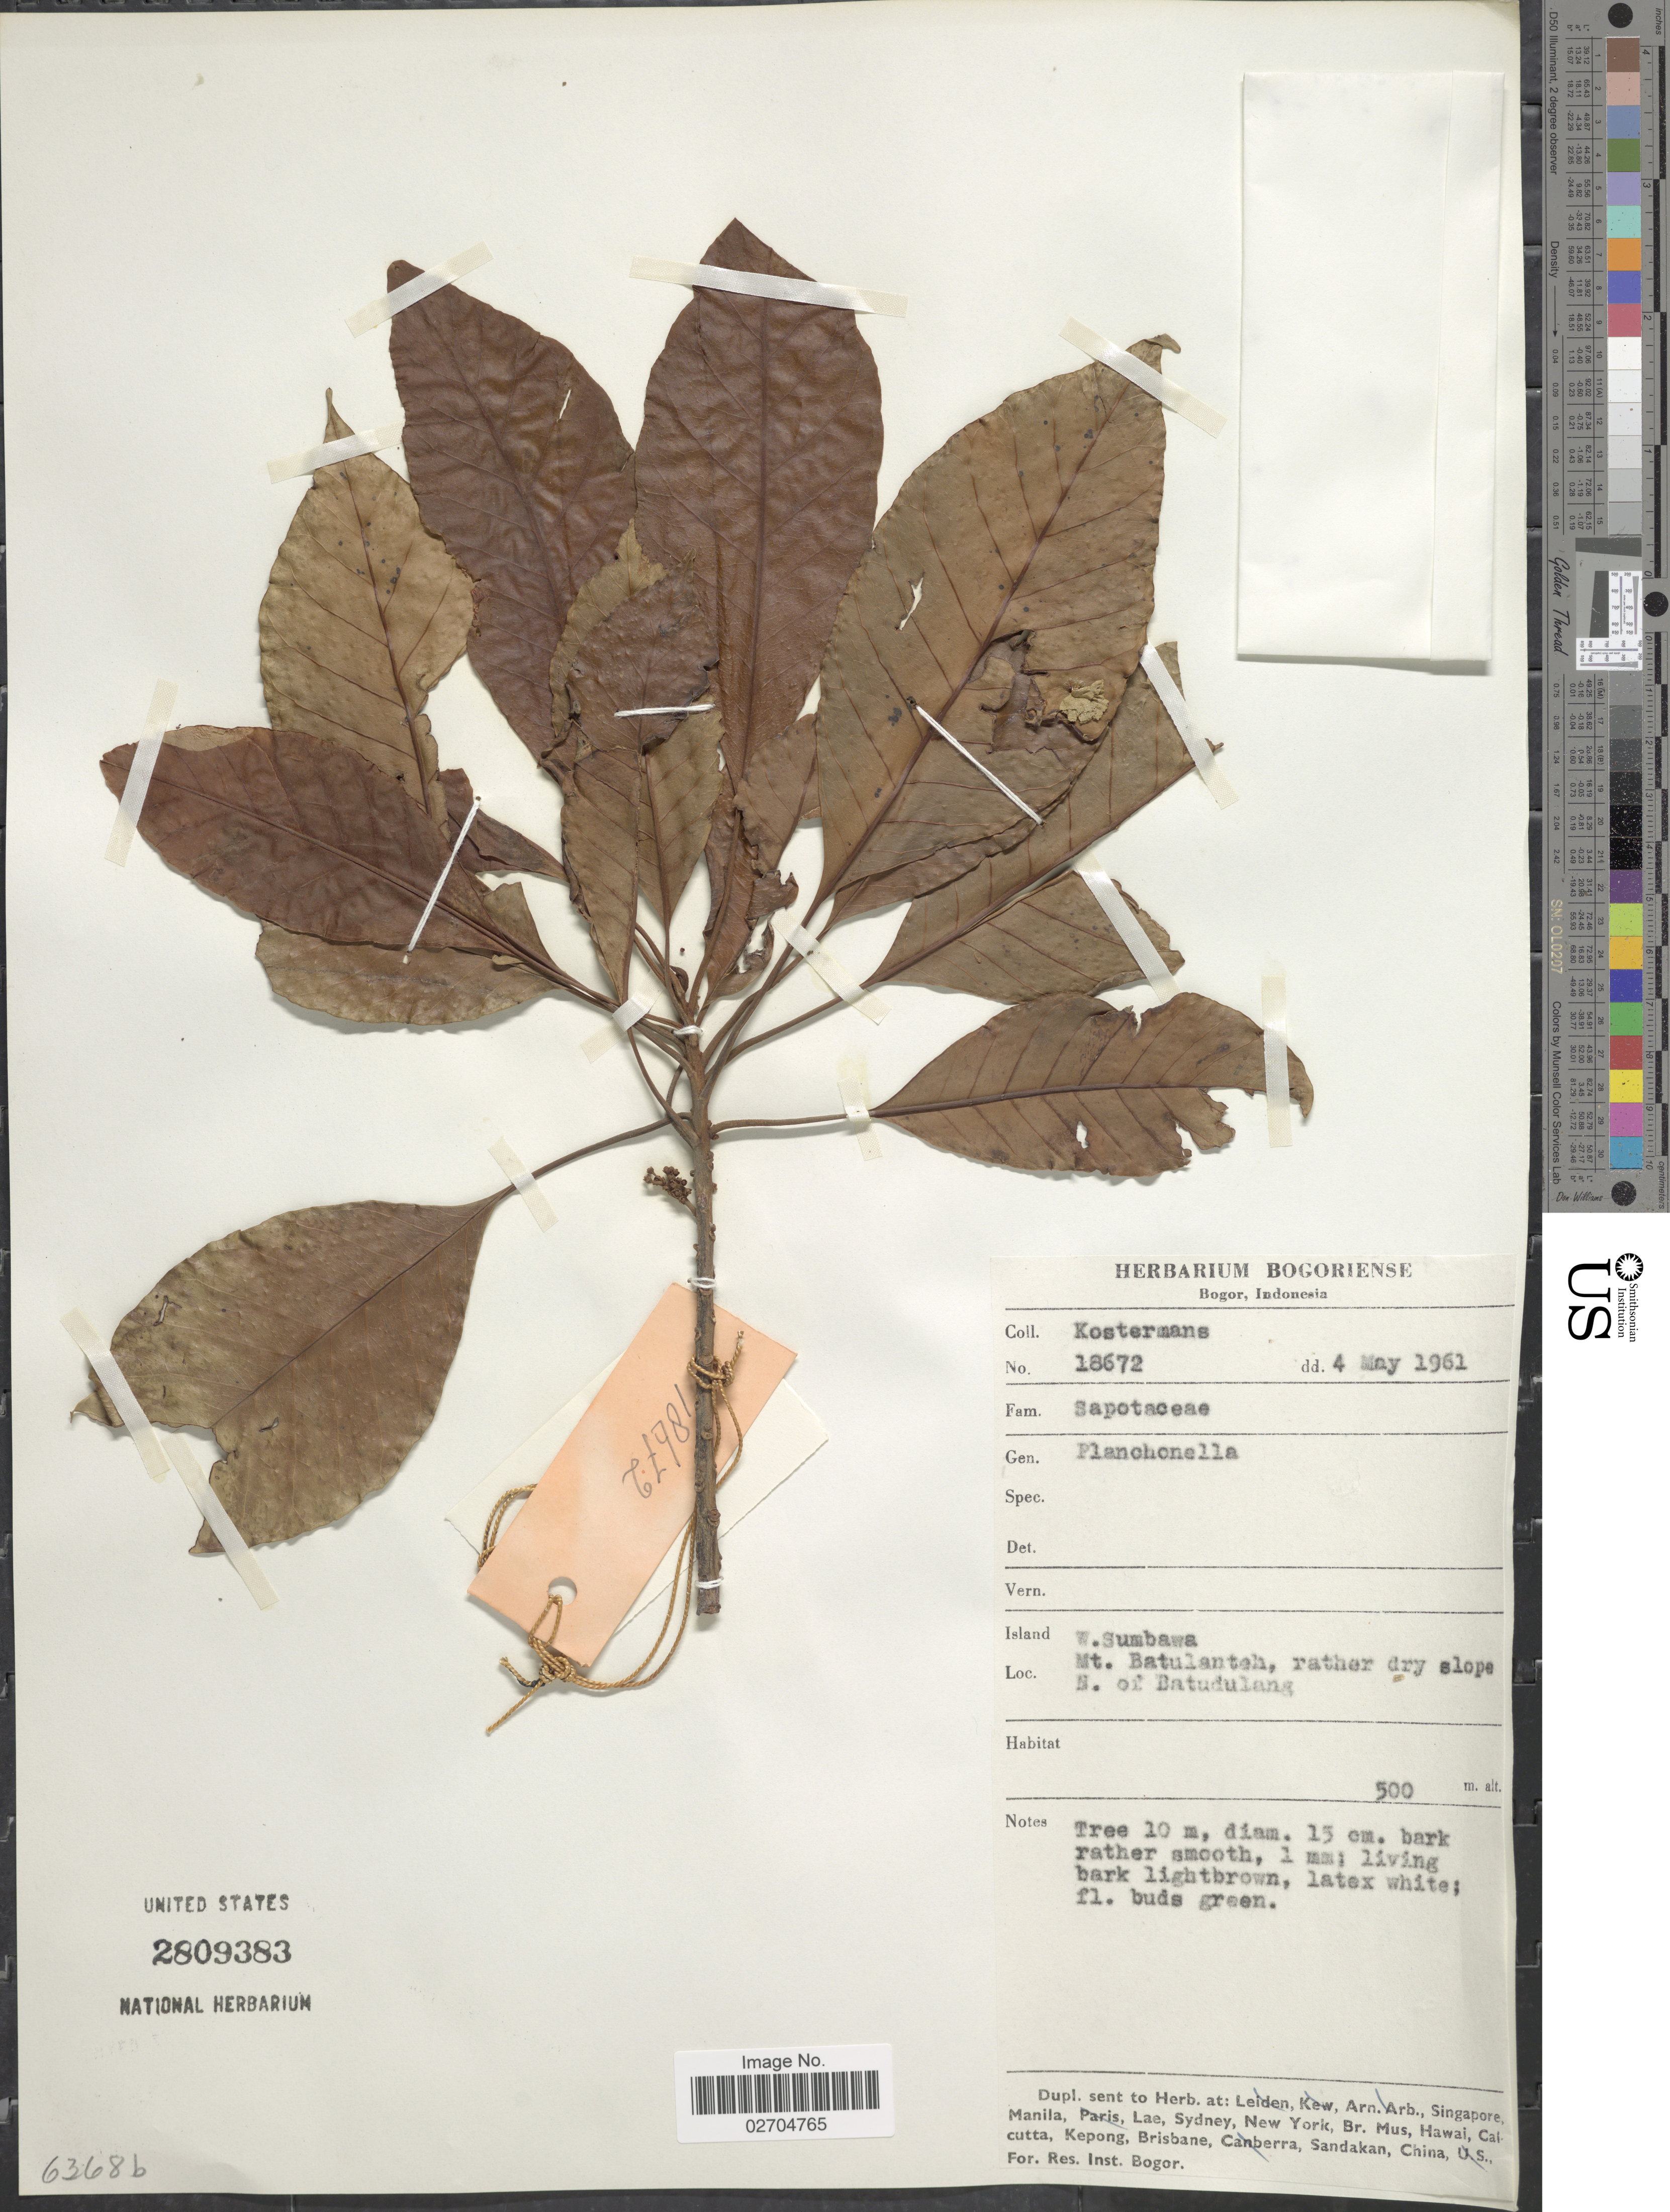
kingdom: Plantae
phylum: Tracheophyta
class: Magnoliopsida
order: Ericales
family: Sapotaceae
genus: Planchonella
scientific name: Planchonella sp.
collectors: Kostermans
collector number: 18672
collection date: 1961-05-04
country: Indonesia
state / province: Nusa Tenggara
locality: W. Sumbawa, Mt. Batulanteh, rather dry slope, N. of Batudulang.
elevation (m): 500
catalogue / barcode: US 2809383